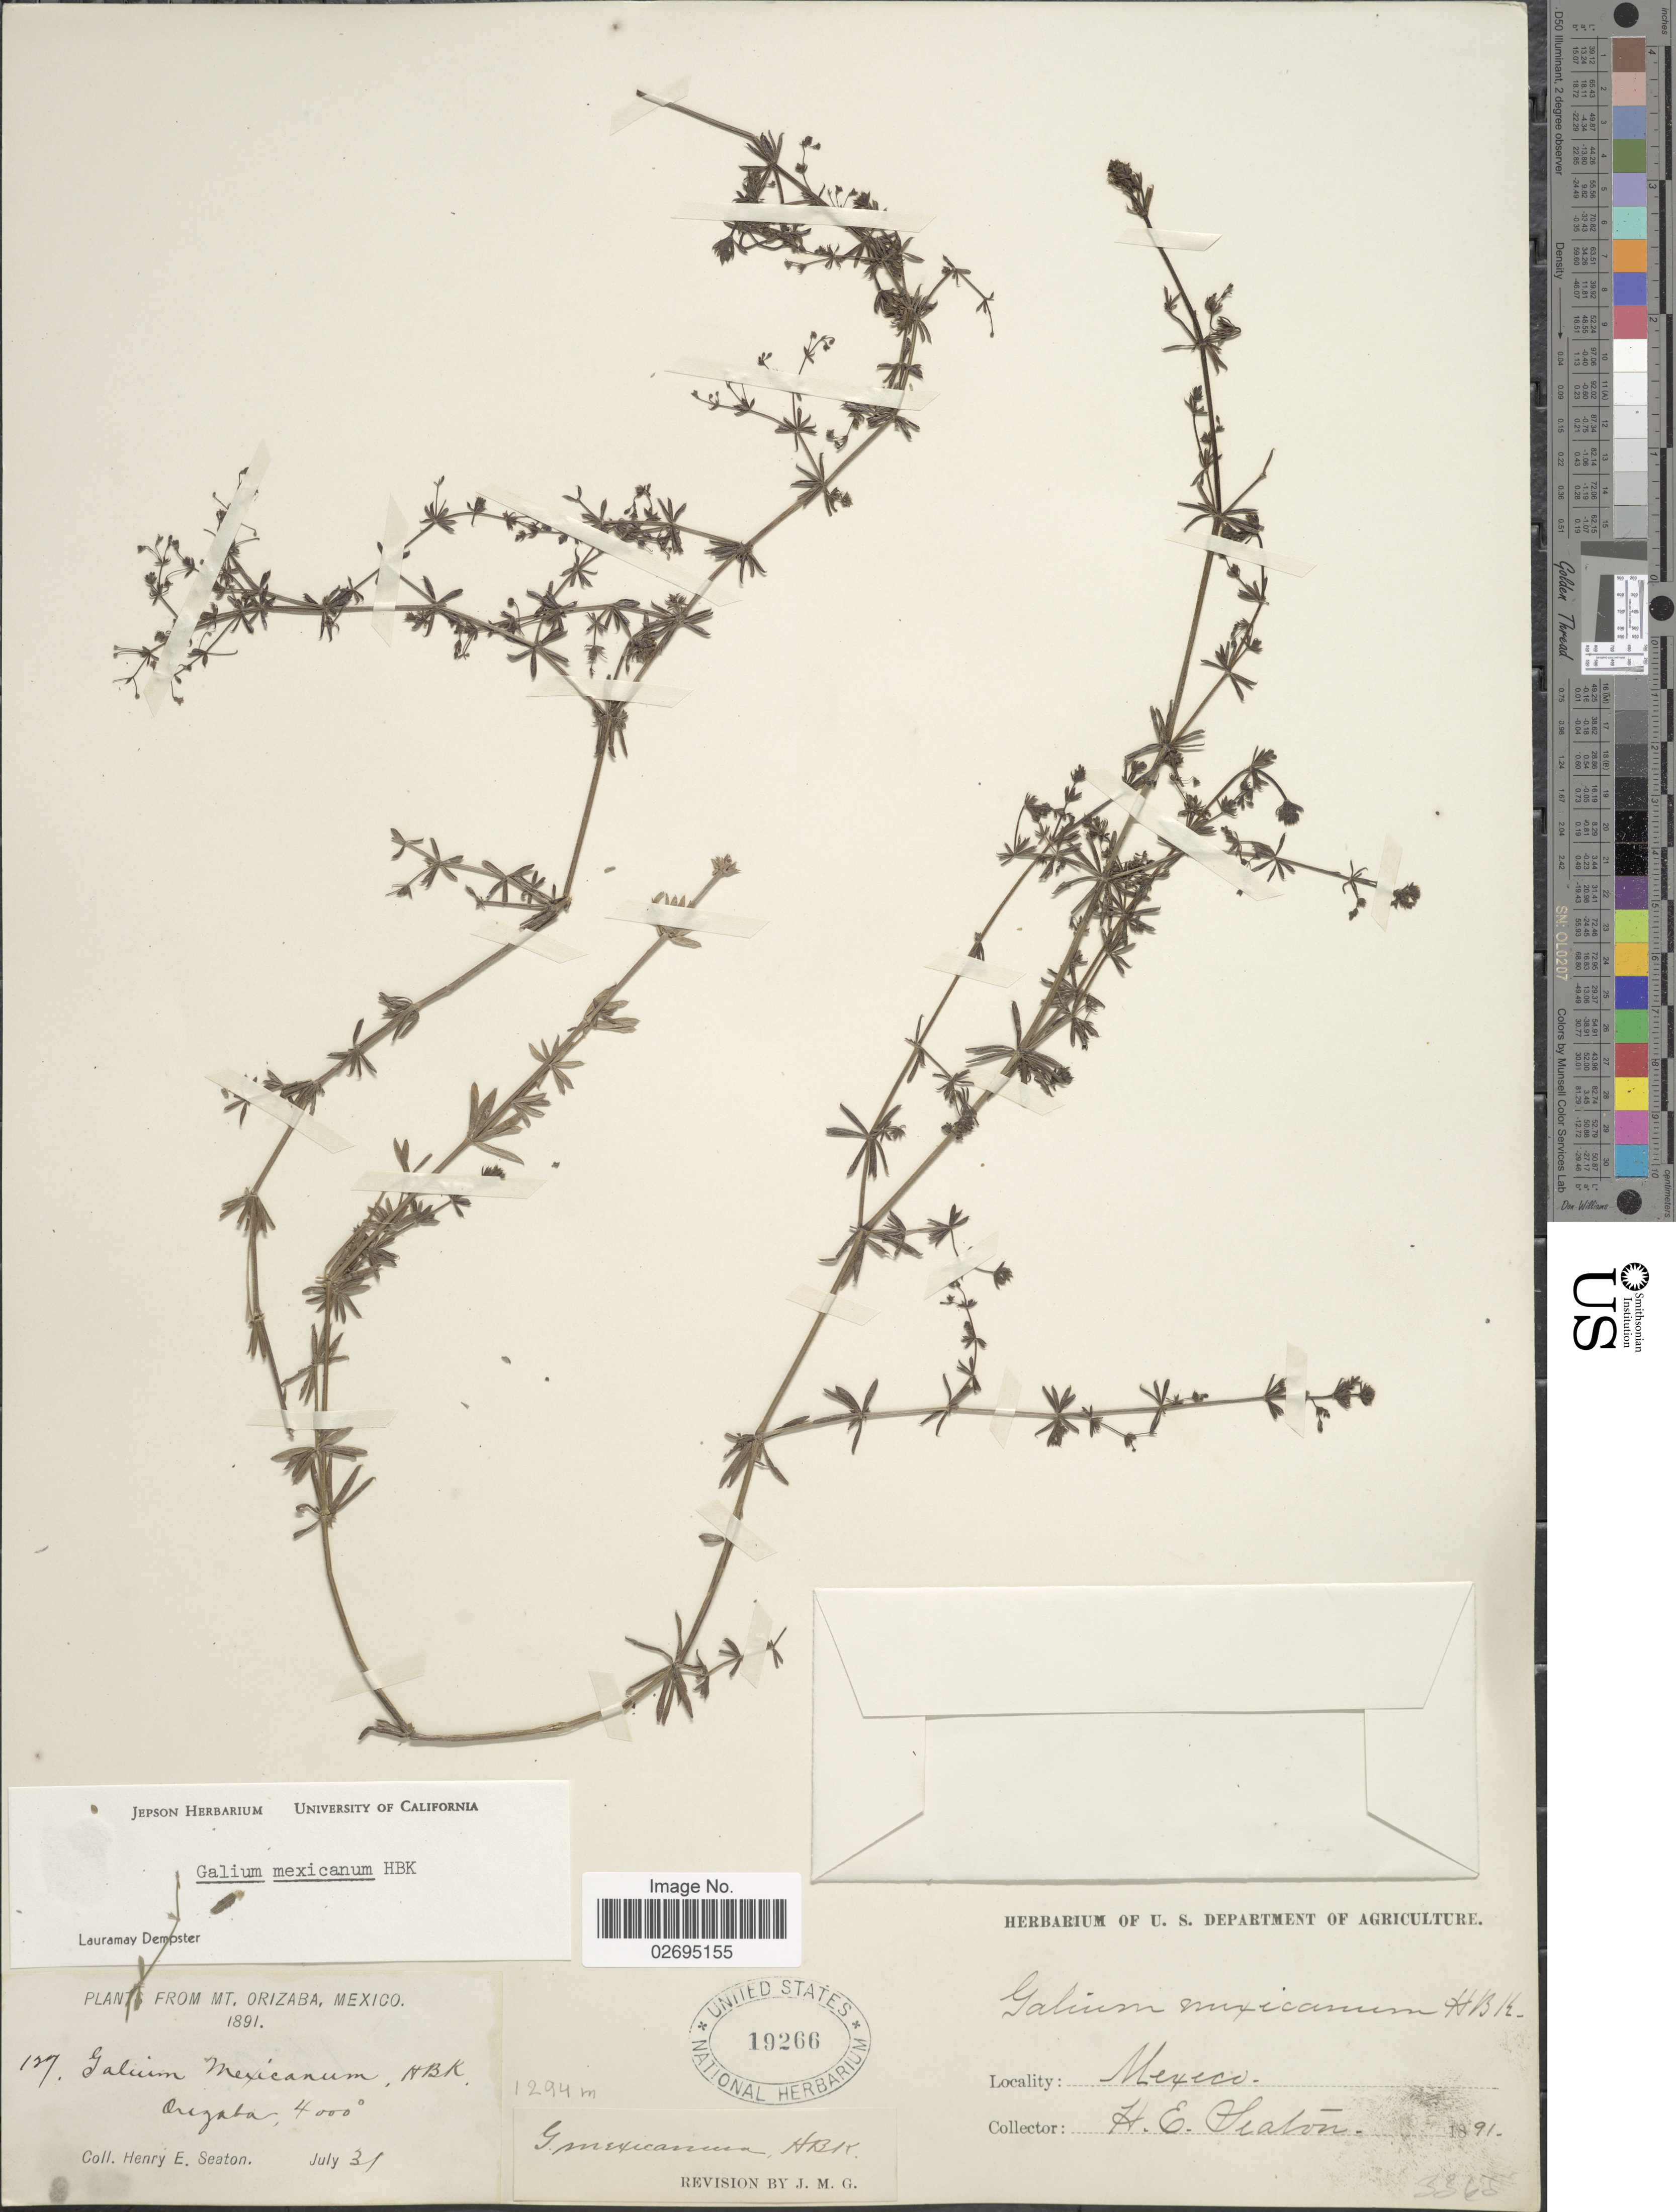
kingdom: Plantae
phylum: Tracheophyta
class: Magnoliopsida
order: Gentianales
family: Rubiaceae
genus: Galium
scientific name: Galium mexicanum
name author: Kunth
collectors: H. E. Seaton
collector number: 127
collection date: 1891-07-31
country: Mexico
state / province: Veracruz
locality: Mt. Orizaba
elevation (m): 1219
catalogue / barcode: US 19266